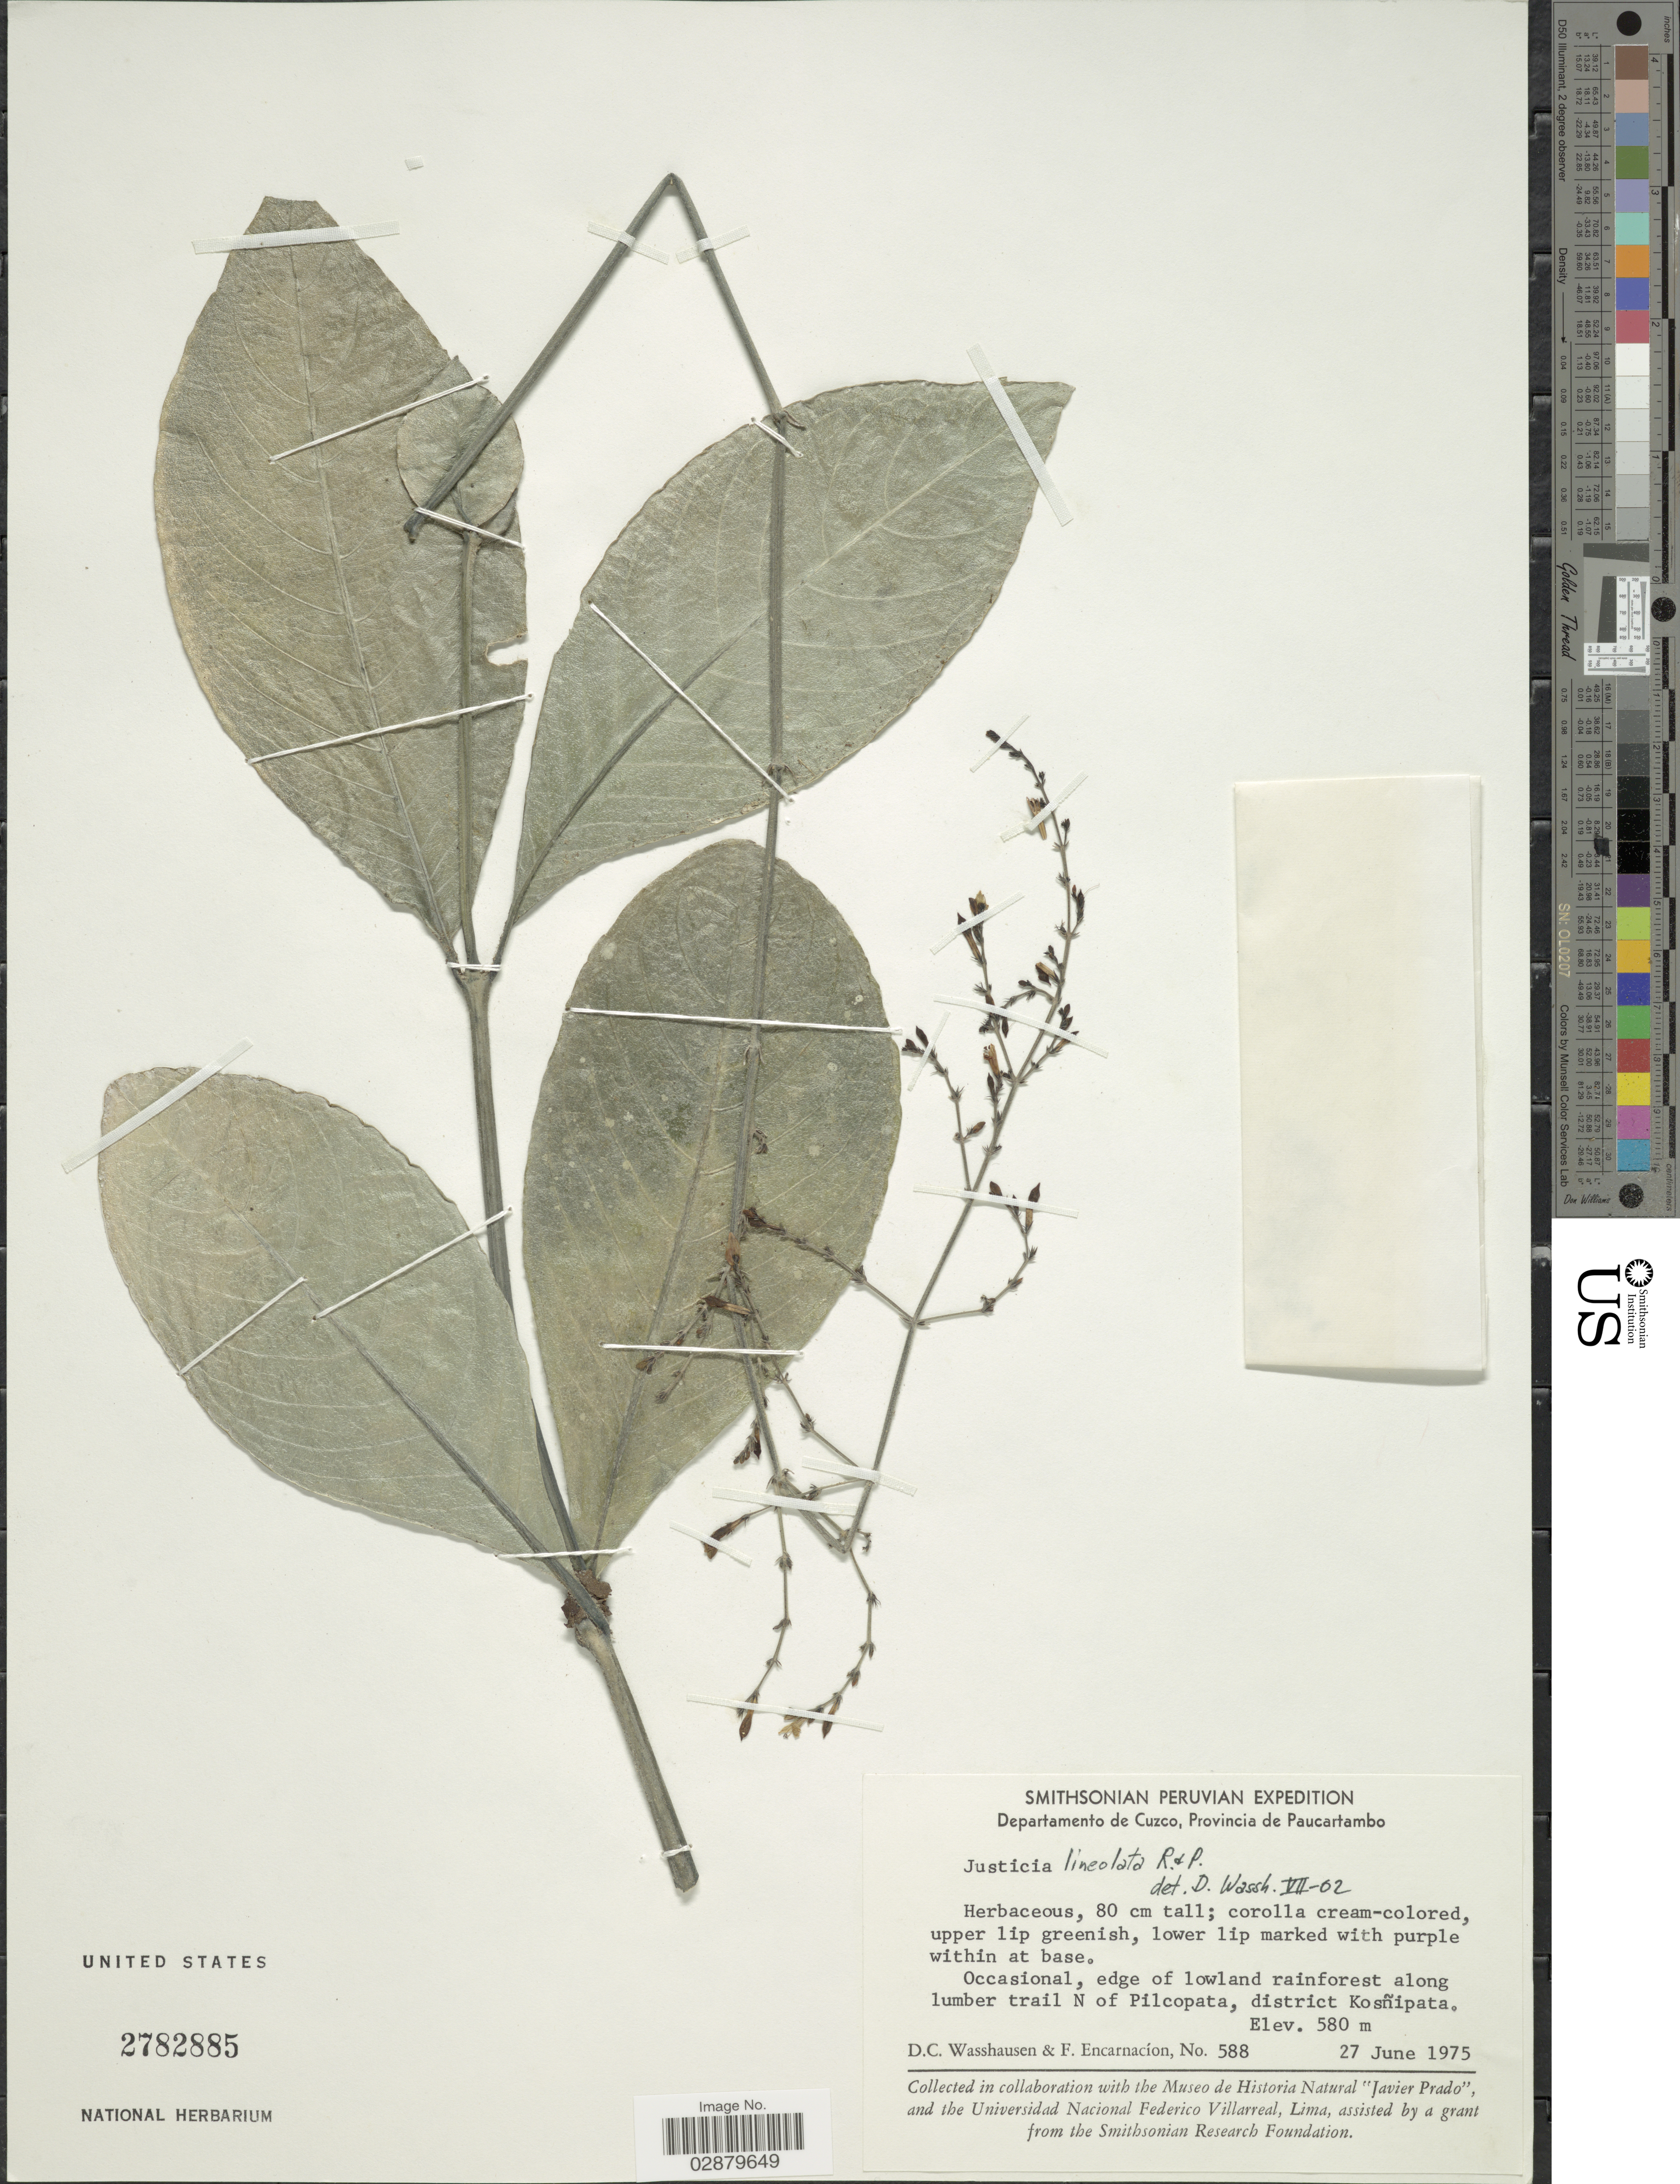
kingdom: Plantae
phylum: Tracheophyta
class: Magnoliopsida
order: Lamiales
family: Acanthaceae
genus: Justicia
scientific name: Justicia lineolata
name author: Ruiz & Pav.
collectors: D. C. Wasshausen & F. Encarnación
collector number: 588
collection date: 1975-06-27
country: Peru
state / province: Cusco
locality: Departamento de Cuzco, Provincia de Paucartambo. Along lumber trail N of Pilcopata, district Kosñipata.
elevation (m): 580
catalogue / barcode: US 2782885